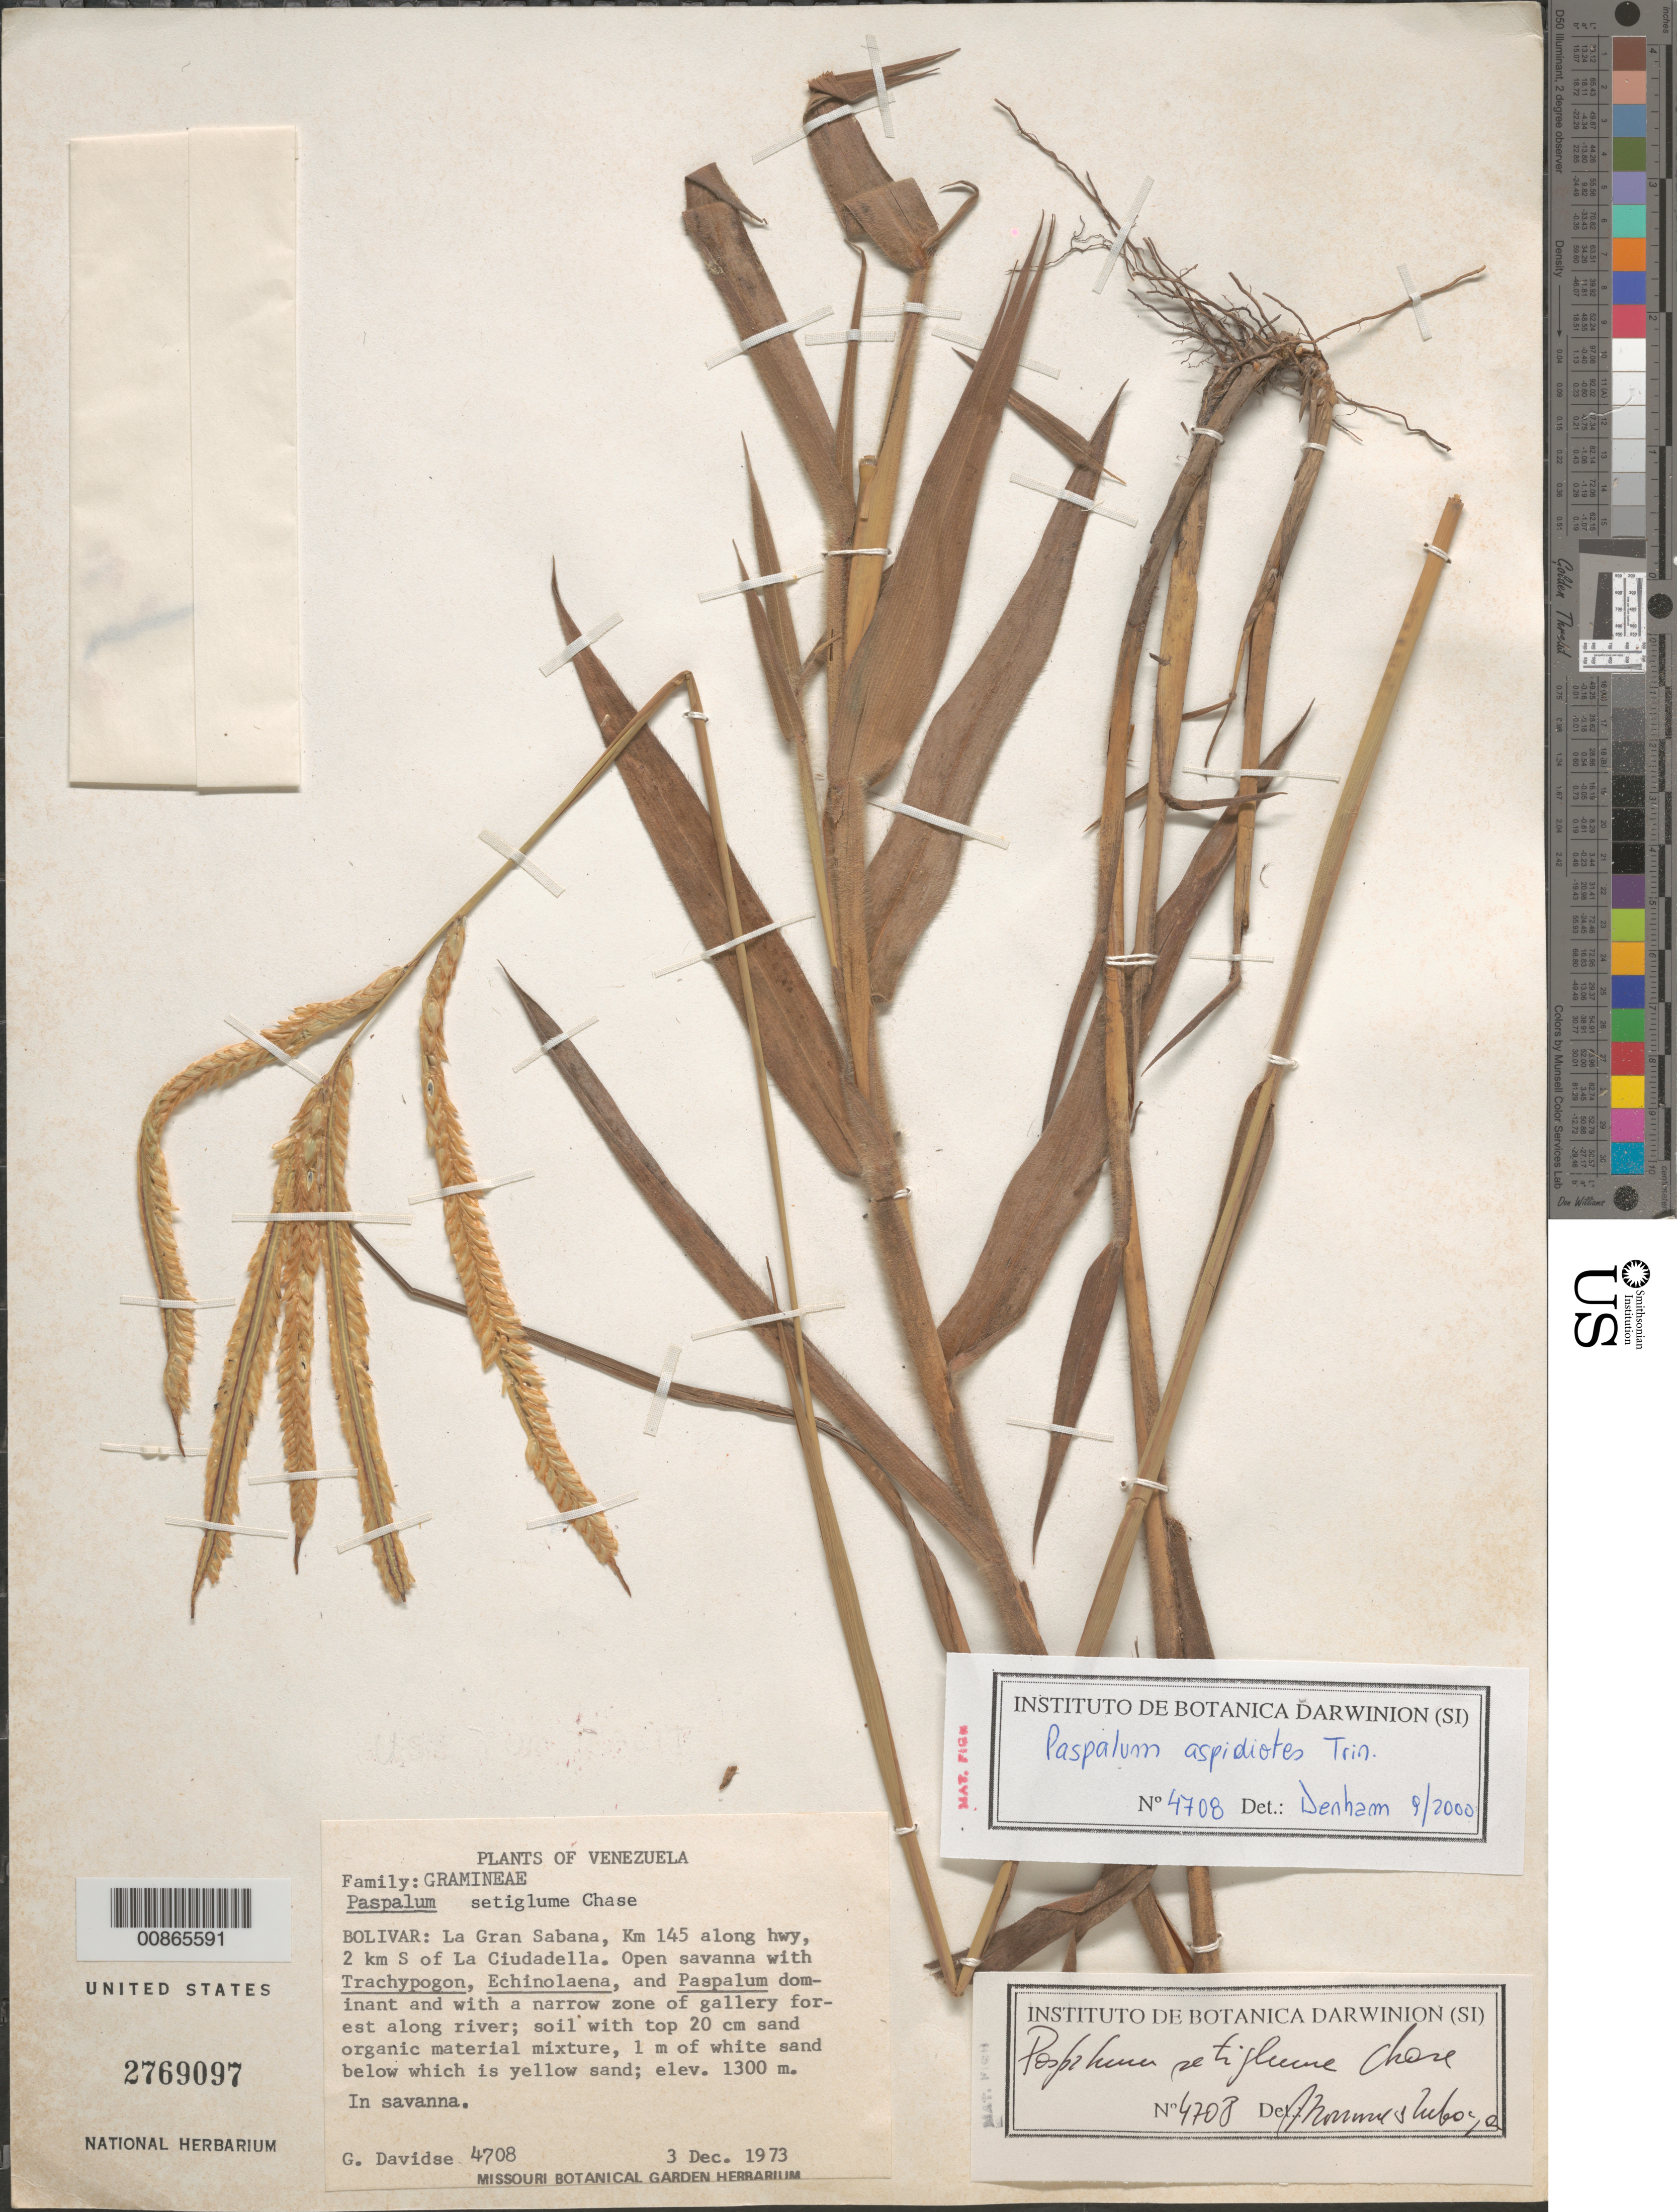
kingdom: Plantae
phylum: Tracheophyta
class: Liliopsida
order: Poales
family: Poaceae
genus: Paspalum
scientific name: Paspalum aspidiotes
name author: Trin.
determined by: Denham, --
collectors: G. Davidse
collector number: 4708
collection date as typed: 3-Dec-73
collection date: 1973-12-03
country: Venezuela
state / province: Bolívar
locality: Gran Sabana, km 145 along hwy, 2 km S of La Ciudadella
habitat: Open savanna with Trachypogon, Echinolaena, Paspalum dominant, & narrow zone of gallery forest along river; soil with top 20 cm sand and organic mat.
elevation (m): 1300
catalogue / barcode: US 2769097